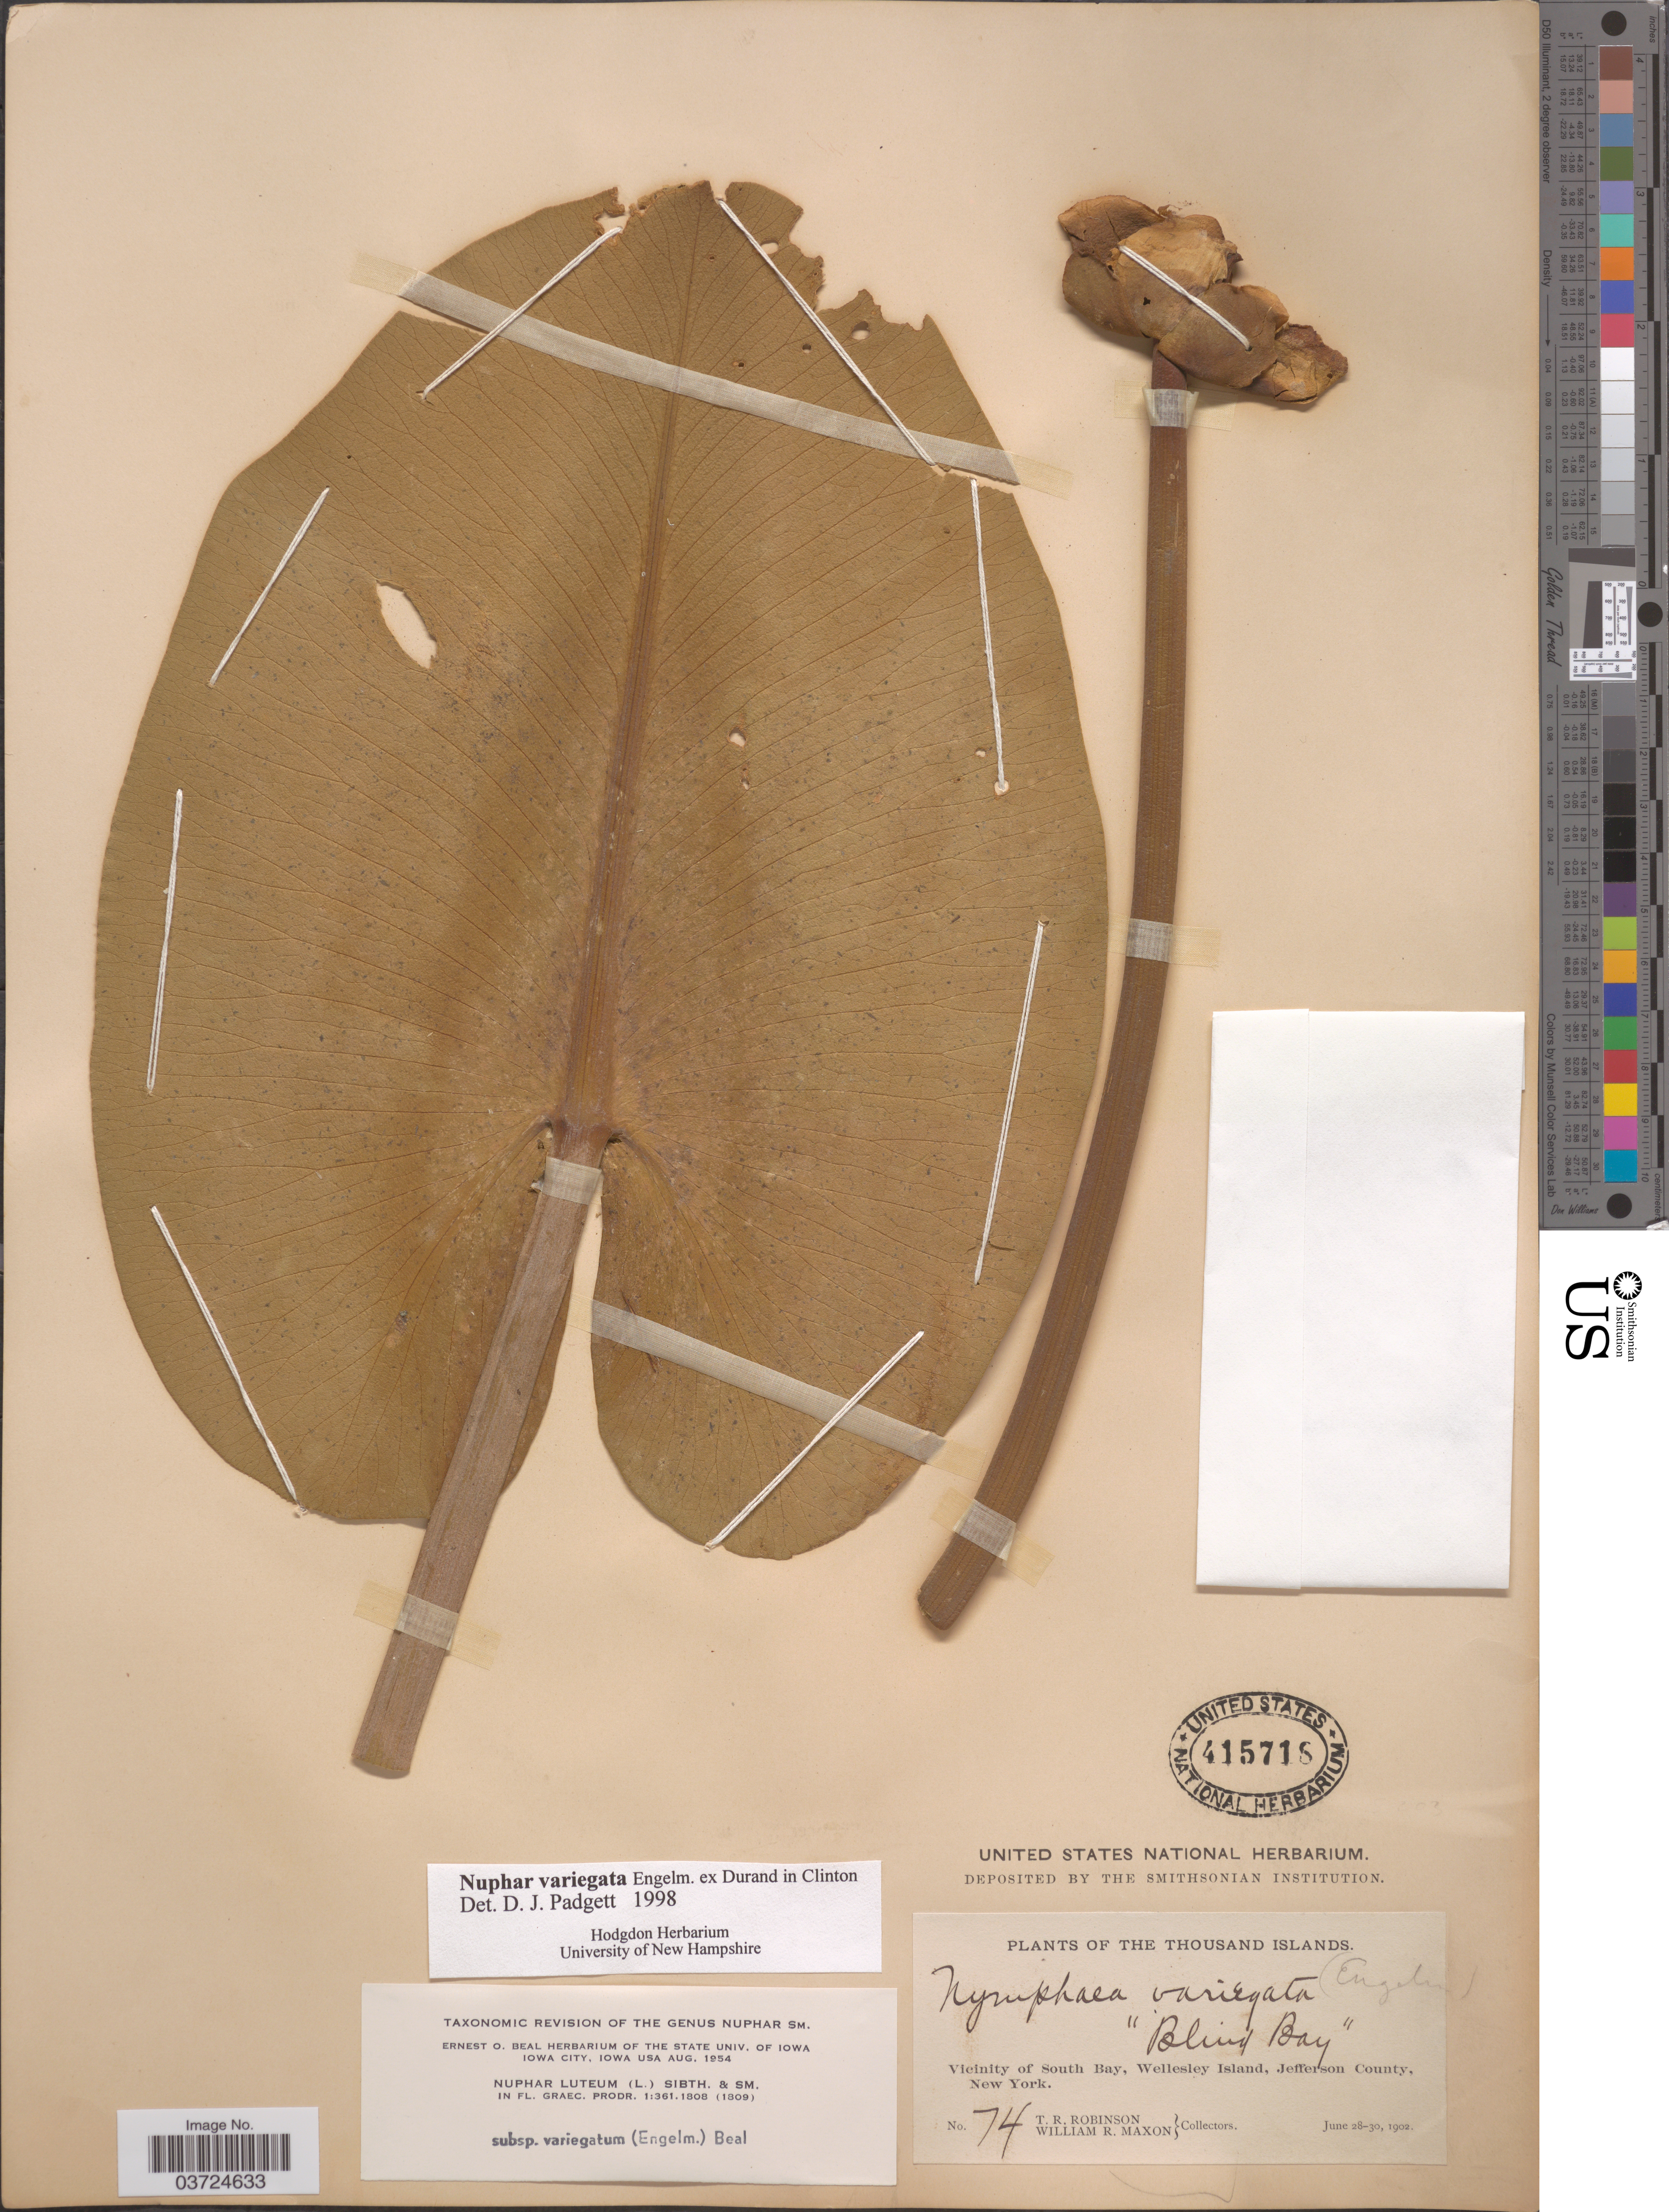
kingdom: Plantae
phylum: Tracheophyta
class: Magnoliopsida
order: Nymphaeales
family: Nymphaeaceae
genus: Nuphar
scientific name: Nuphar variegata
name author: Engelm. ex Durand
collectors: T. R. Robinson & W. R. Maxon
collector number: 74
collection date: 1902-06-28/1902-06-30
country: United States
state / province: New York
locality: The Thousand Islands. "Bling Bay". Vicinity of South Bay, Wellesley Island, Jefferson County.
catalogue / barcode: US 415718